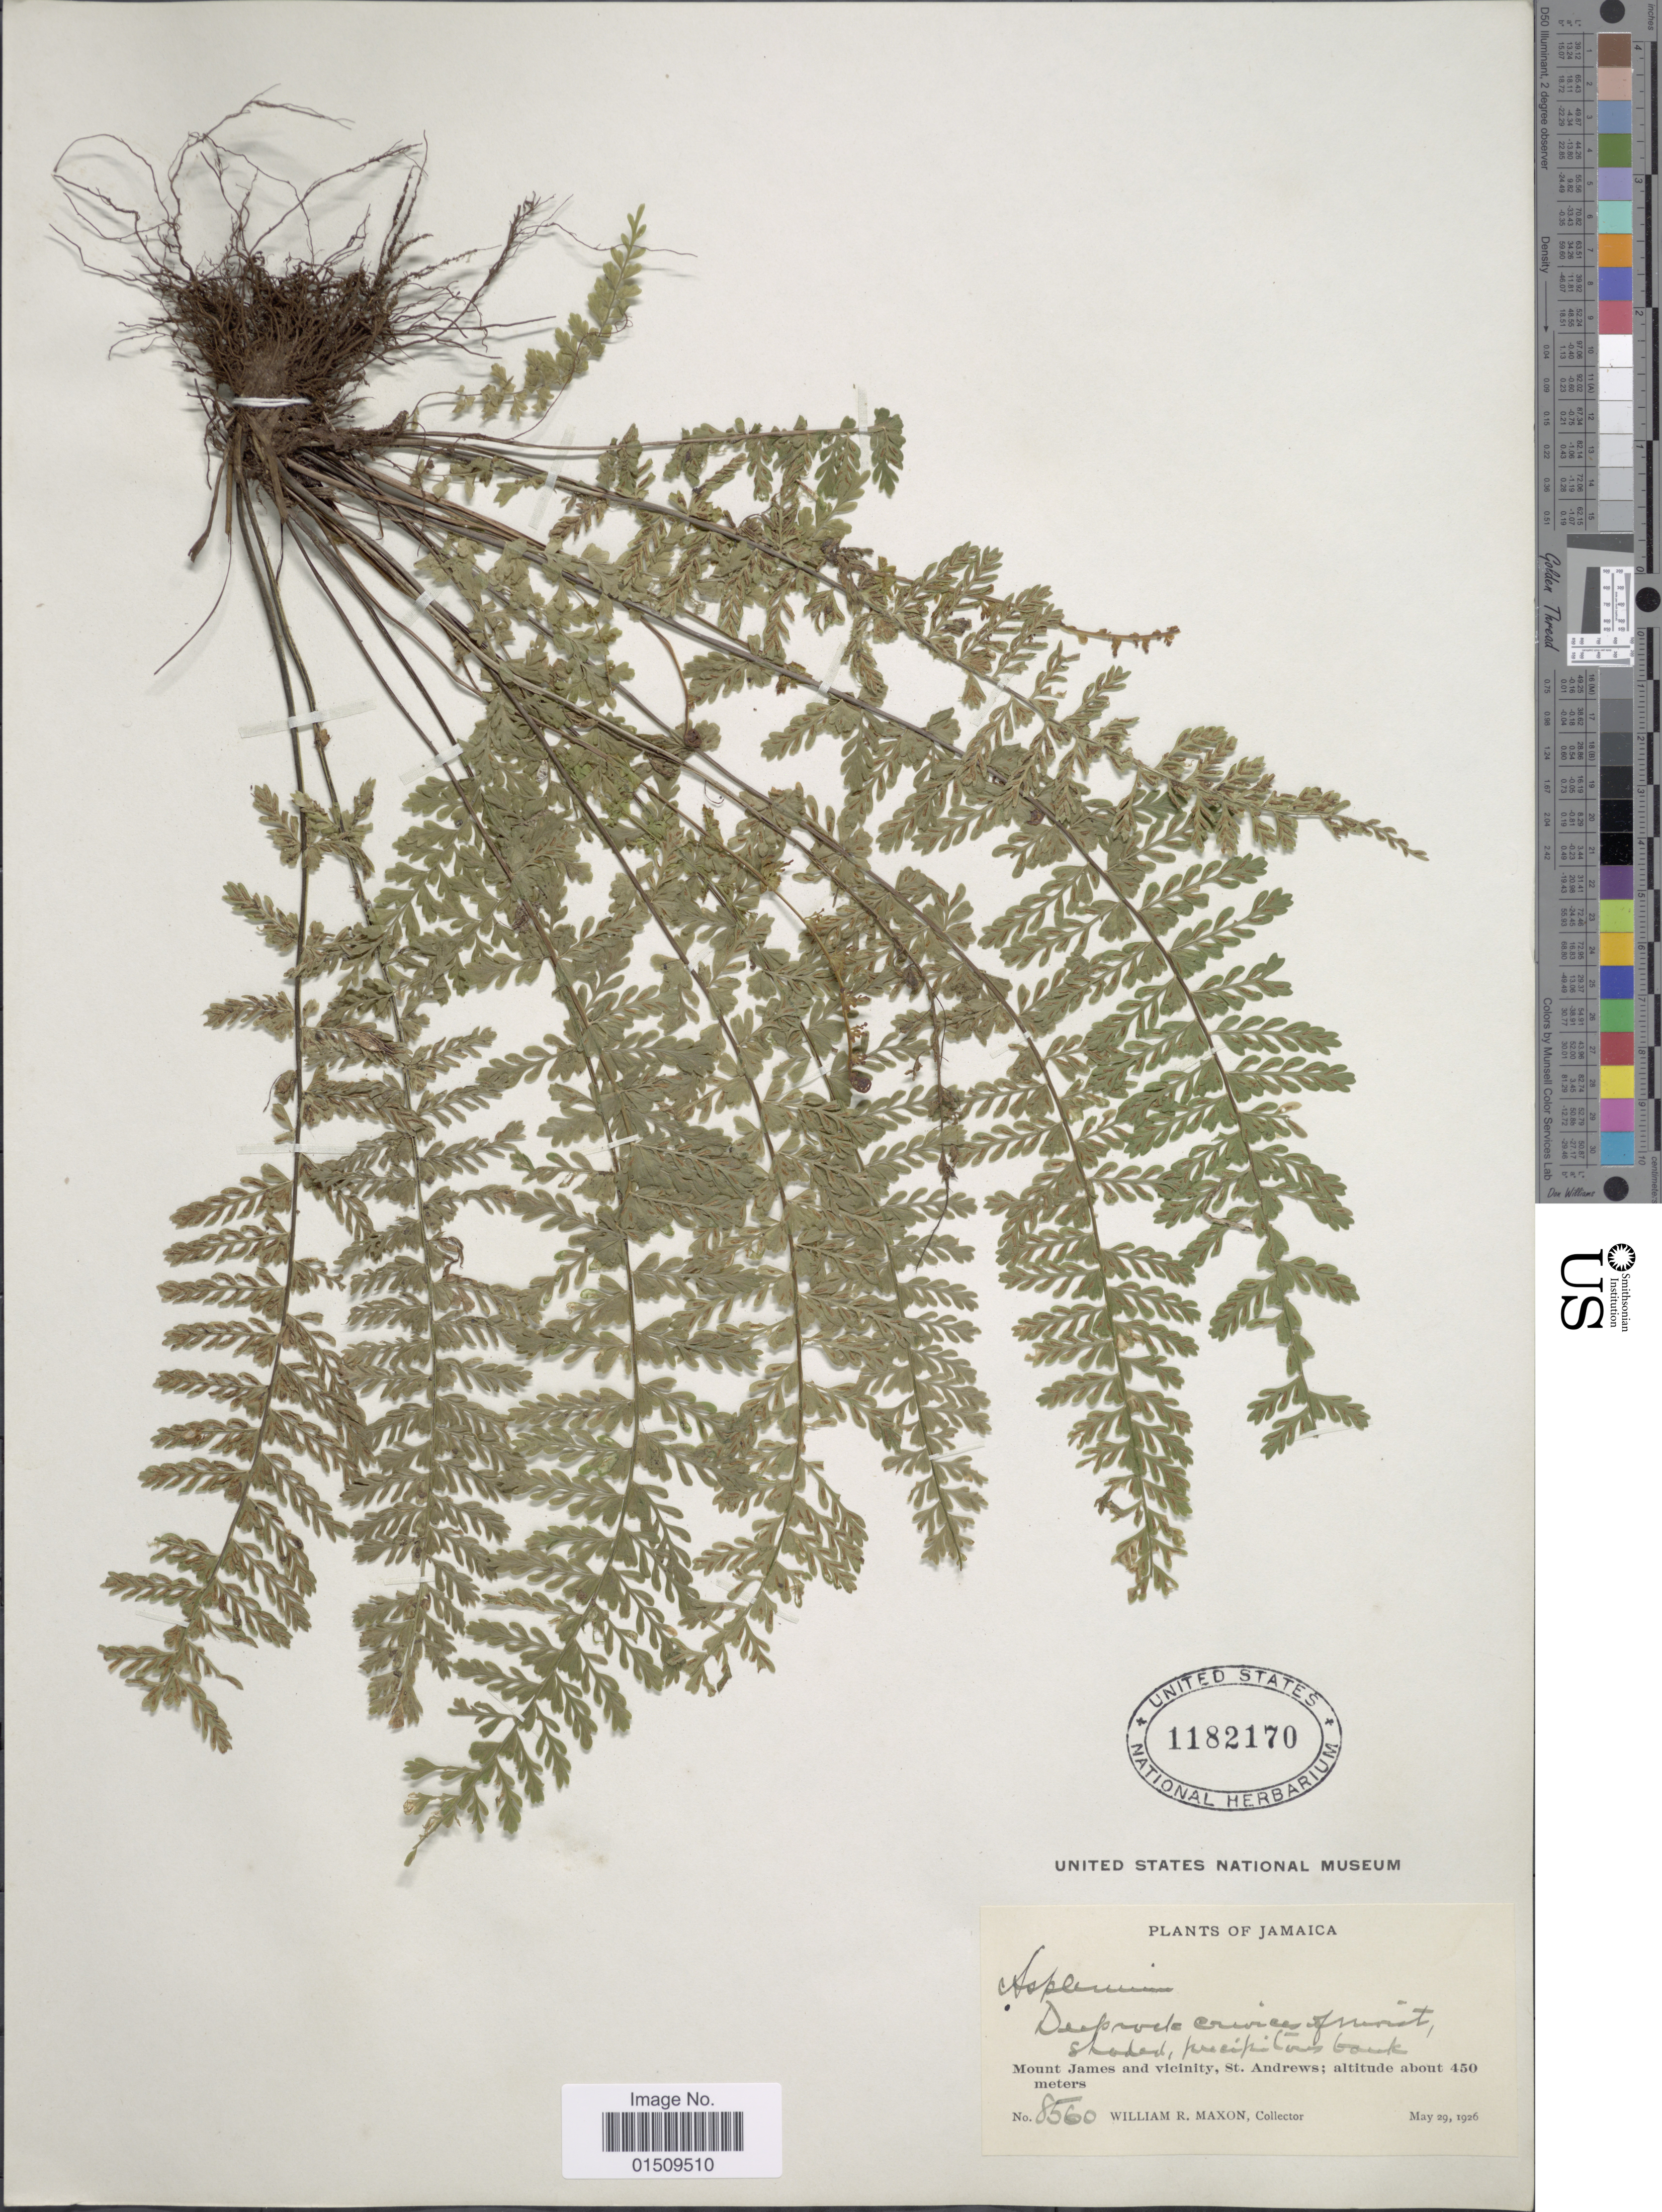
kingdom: Plantae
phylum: Tracheophyta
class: Polypodiopsida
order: Polypodiales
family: Aspleniaceae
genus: Asplenium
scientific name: Asplenium sciadophilum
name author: Proctor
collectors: W. R. Maxon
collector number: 8560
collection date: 1926-05-29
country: Jamaica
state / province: Saint Andrew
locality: Jamaica, Mount James and vicinity, St. Andrews.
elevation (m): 450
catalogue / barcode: US 1182170